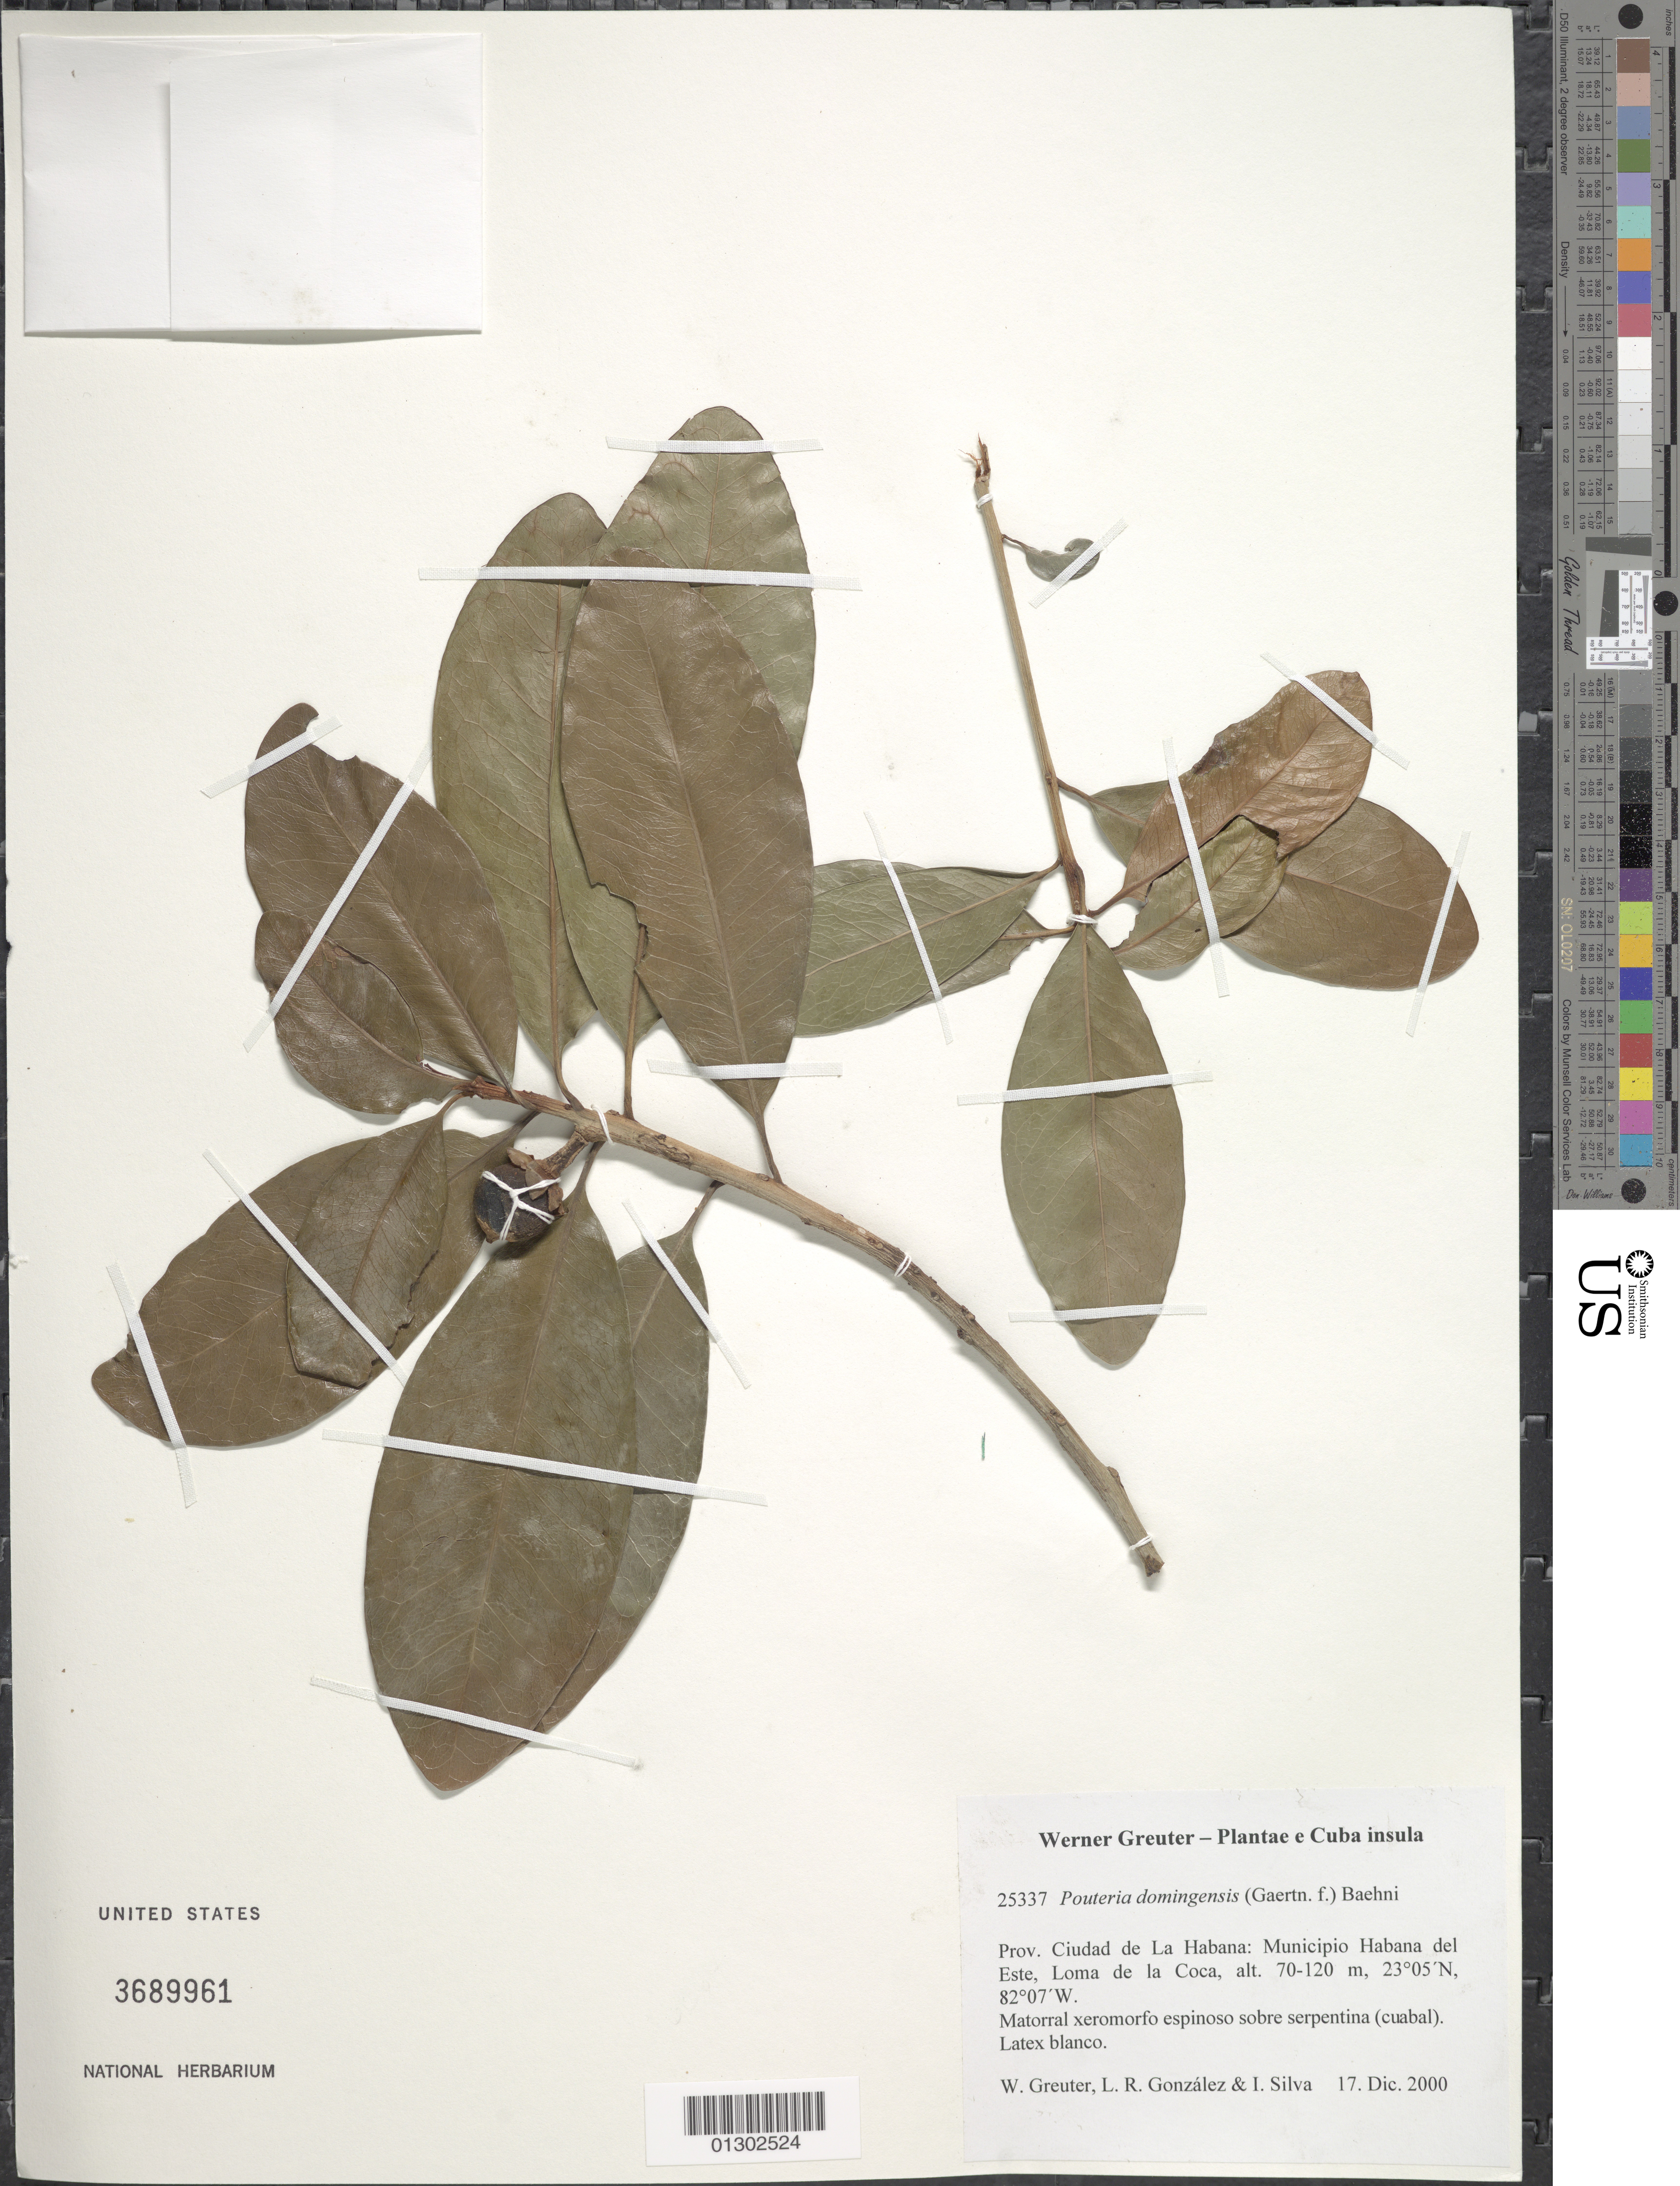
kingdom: Plantae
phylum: Tracheophyta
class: Magnoliopsida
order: Ericales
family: Sapotaceae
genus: Pouteria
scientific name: Pouteria domingensis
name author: (C.F. Gaertn.) Baehni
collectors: W. R. Greuter, L. Gonzalez & I. Silva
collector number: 25337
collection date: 2000-12-17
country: Cuba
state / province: La Habana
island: Cuba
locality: Municipio Habana del Este, Loma de la Coca.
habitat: Matorral xeromorfo espinoso sobre serpentina (cuabal).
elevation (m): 70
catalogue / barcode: US 3689961